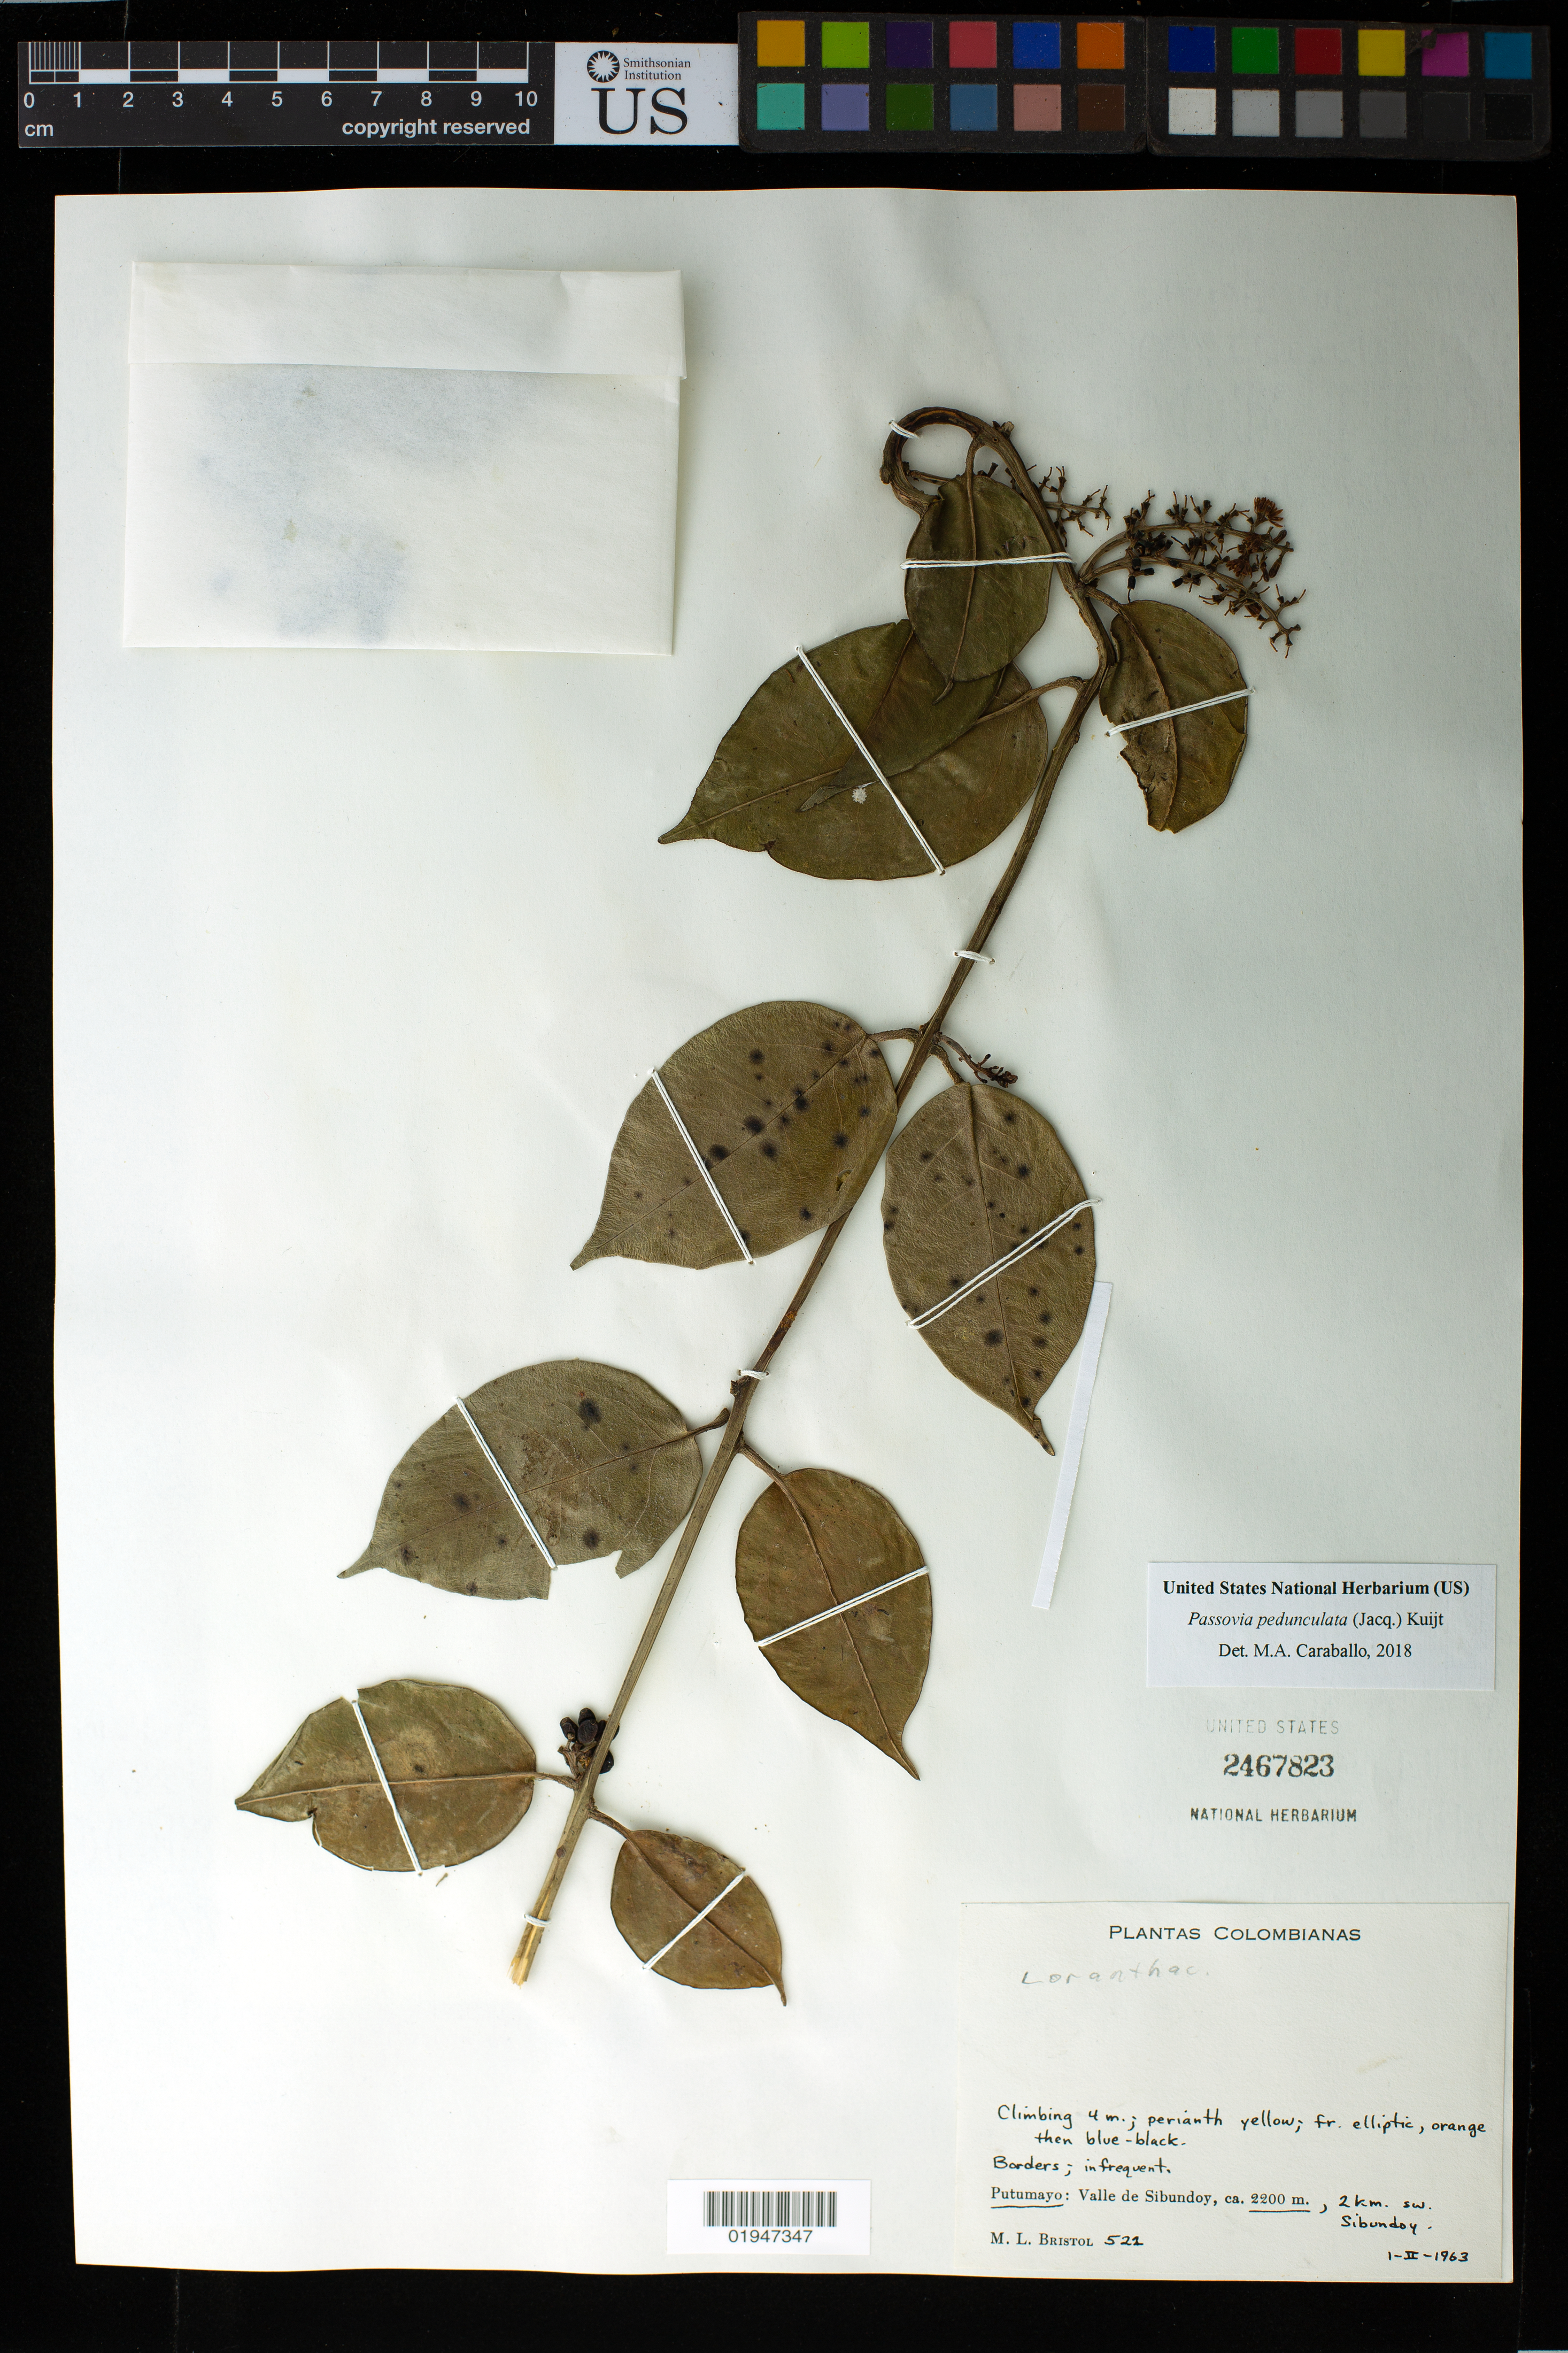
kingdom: Plantae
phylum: Tracheophyta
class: Magnoliopsida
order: Santalales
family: Loranthaceae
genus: Passovia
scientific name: Passovia pedunculata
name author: (Jacq.) Kuijt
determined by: Caraballo-Ortiz, Marcos A., (MISS), University of Mississippi (UNITED STATES)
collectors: M. L. Bristol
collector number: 522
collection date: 1963-02-01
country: Colombia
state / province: Putumayo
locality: Valle de Sibundoy, 2 km SW Sibundoy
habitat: Borders; infrequent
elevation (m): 2200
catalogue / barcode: US 2467823